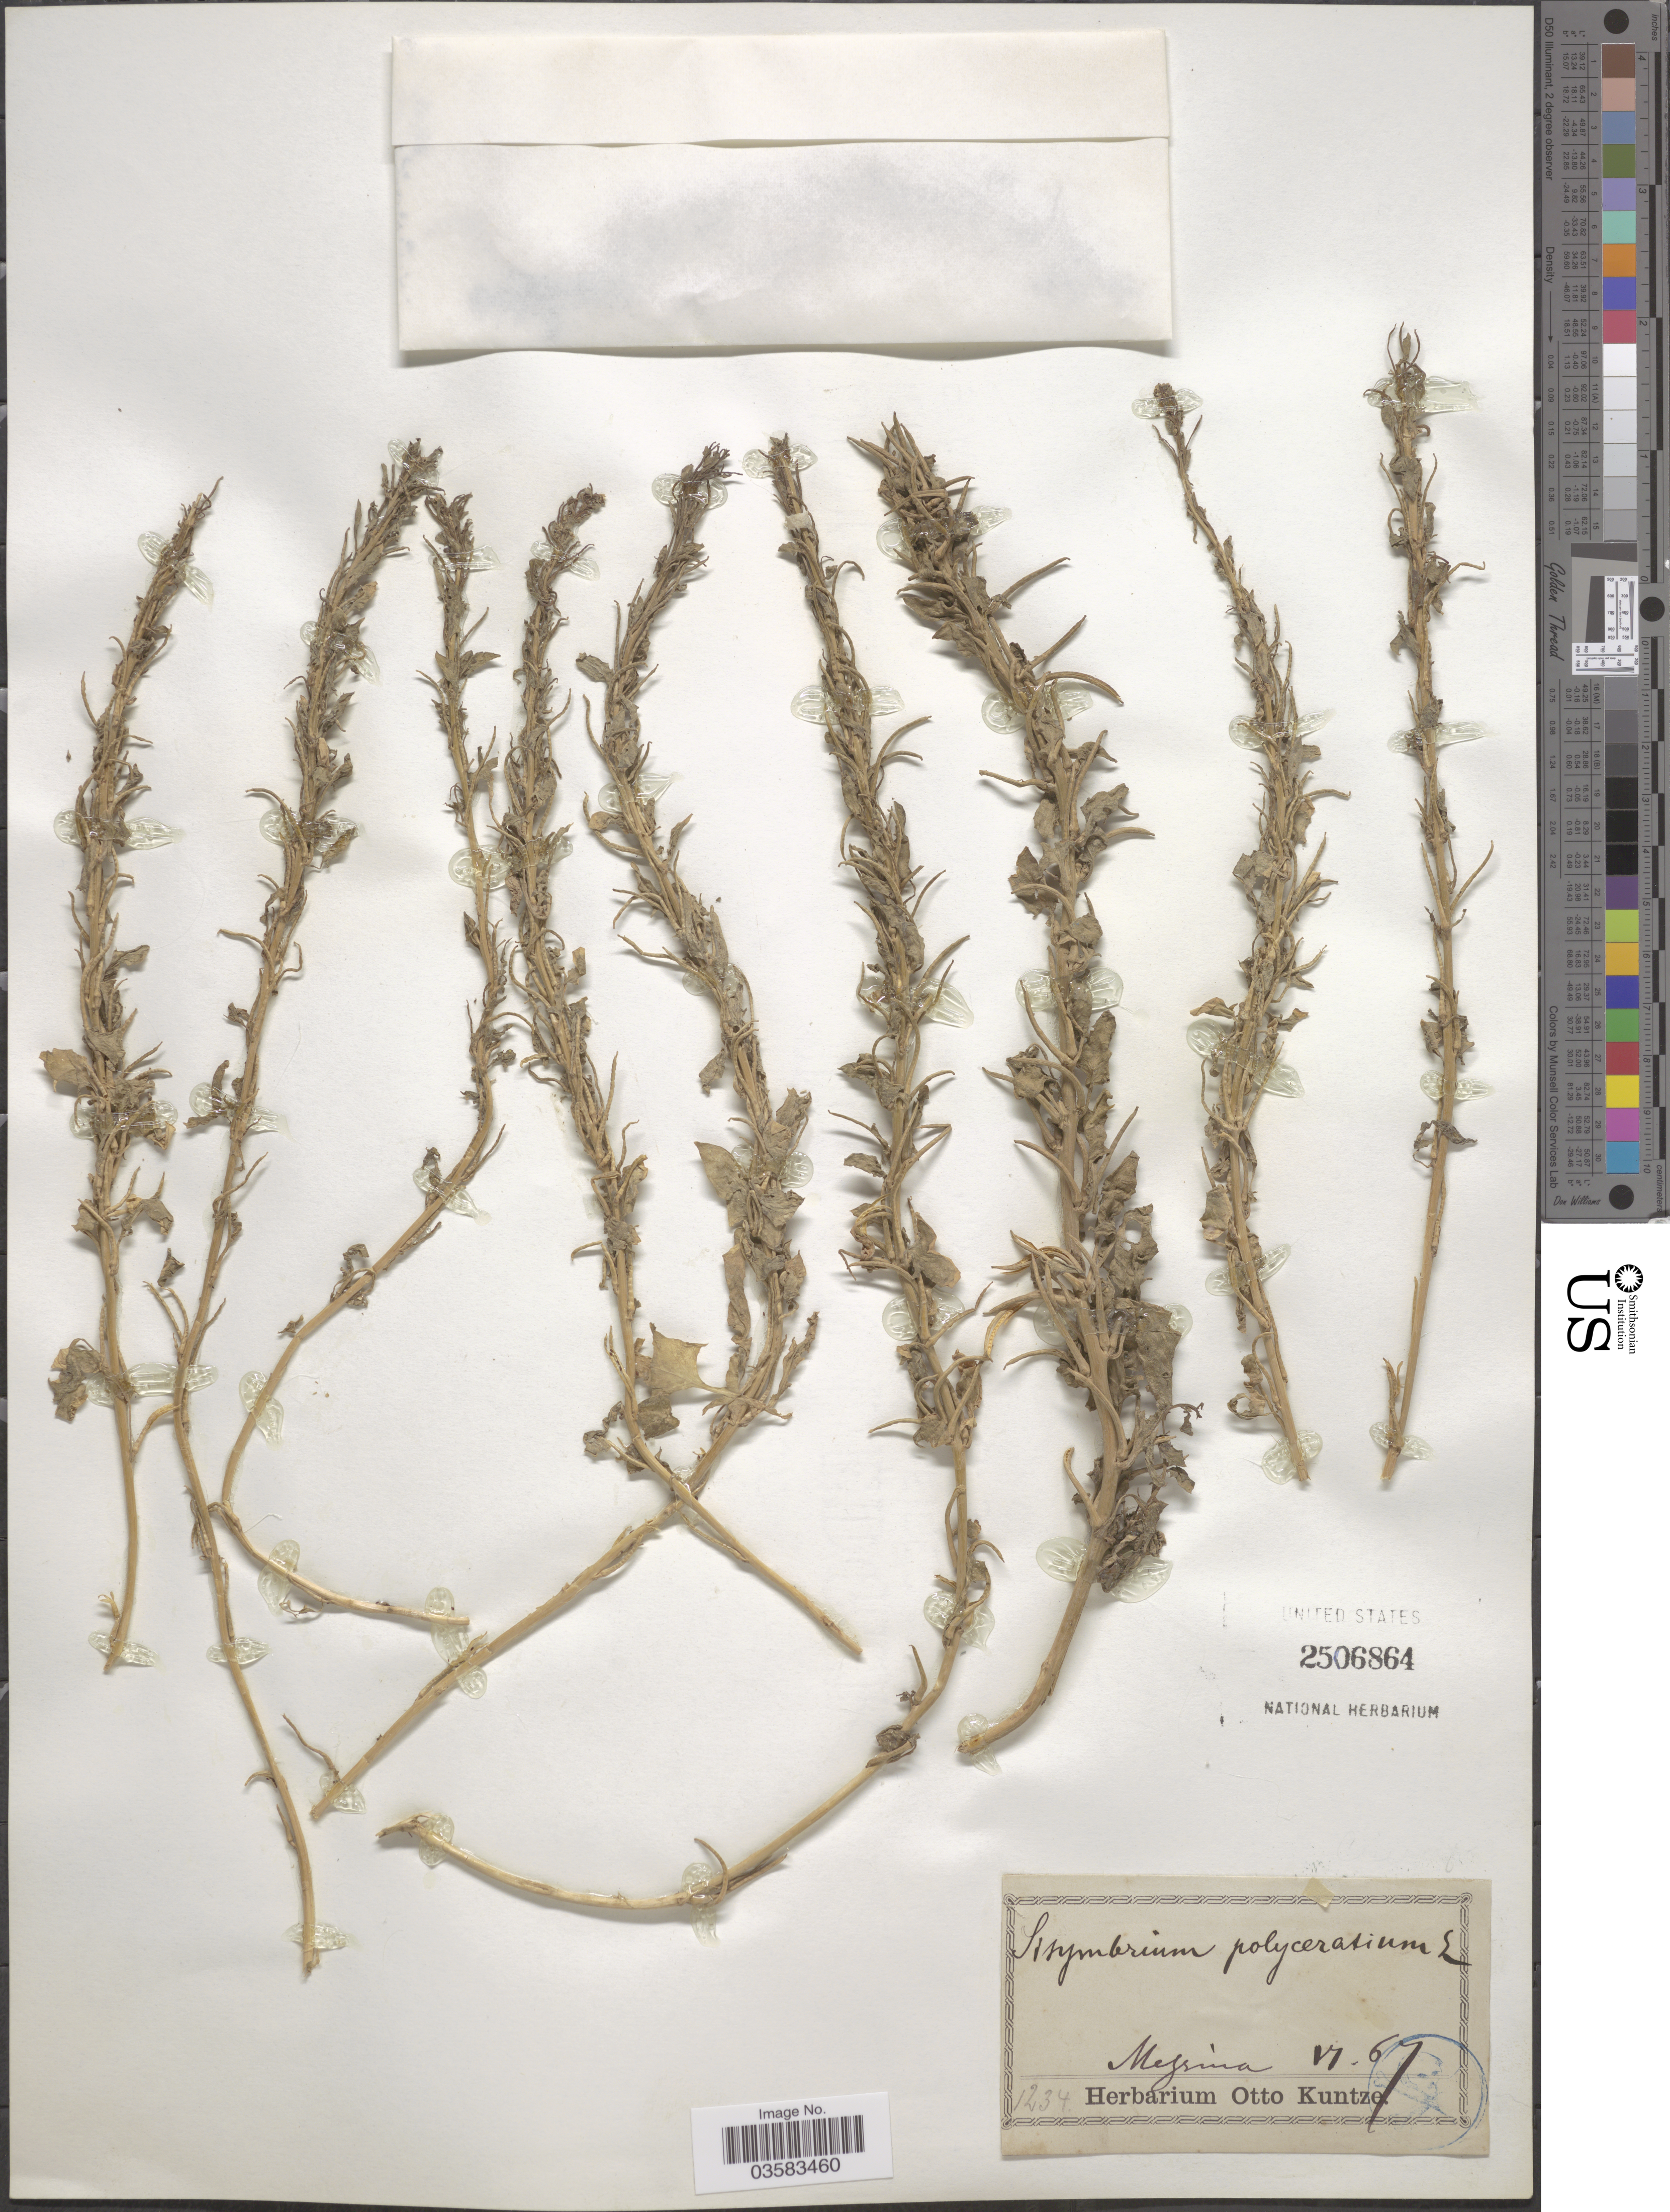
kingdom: Plantae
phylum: Tracheophyta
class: Magnoliopsida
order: Brassicales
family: Brassicaceae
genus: Sisymbrium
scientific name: Sisymbrium polyceratium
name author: L.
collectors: ex herb. Otto Kuntze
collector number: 1234?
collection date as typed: Transcribed d/m/y: /6/67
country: Italy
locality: Messina.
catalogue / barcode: US 2506864